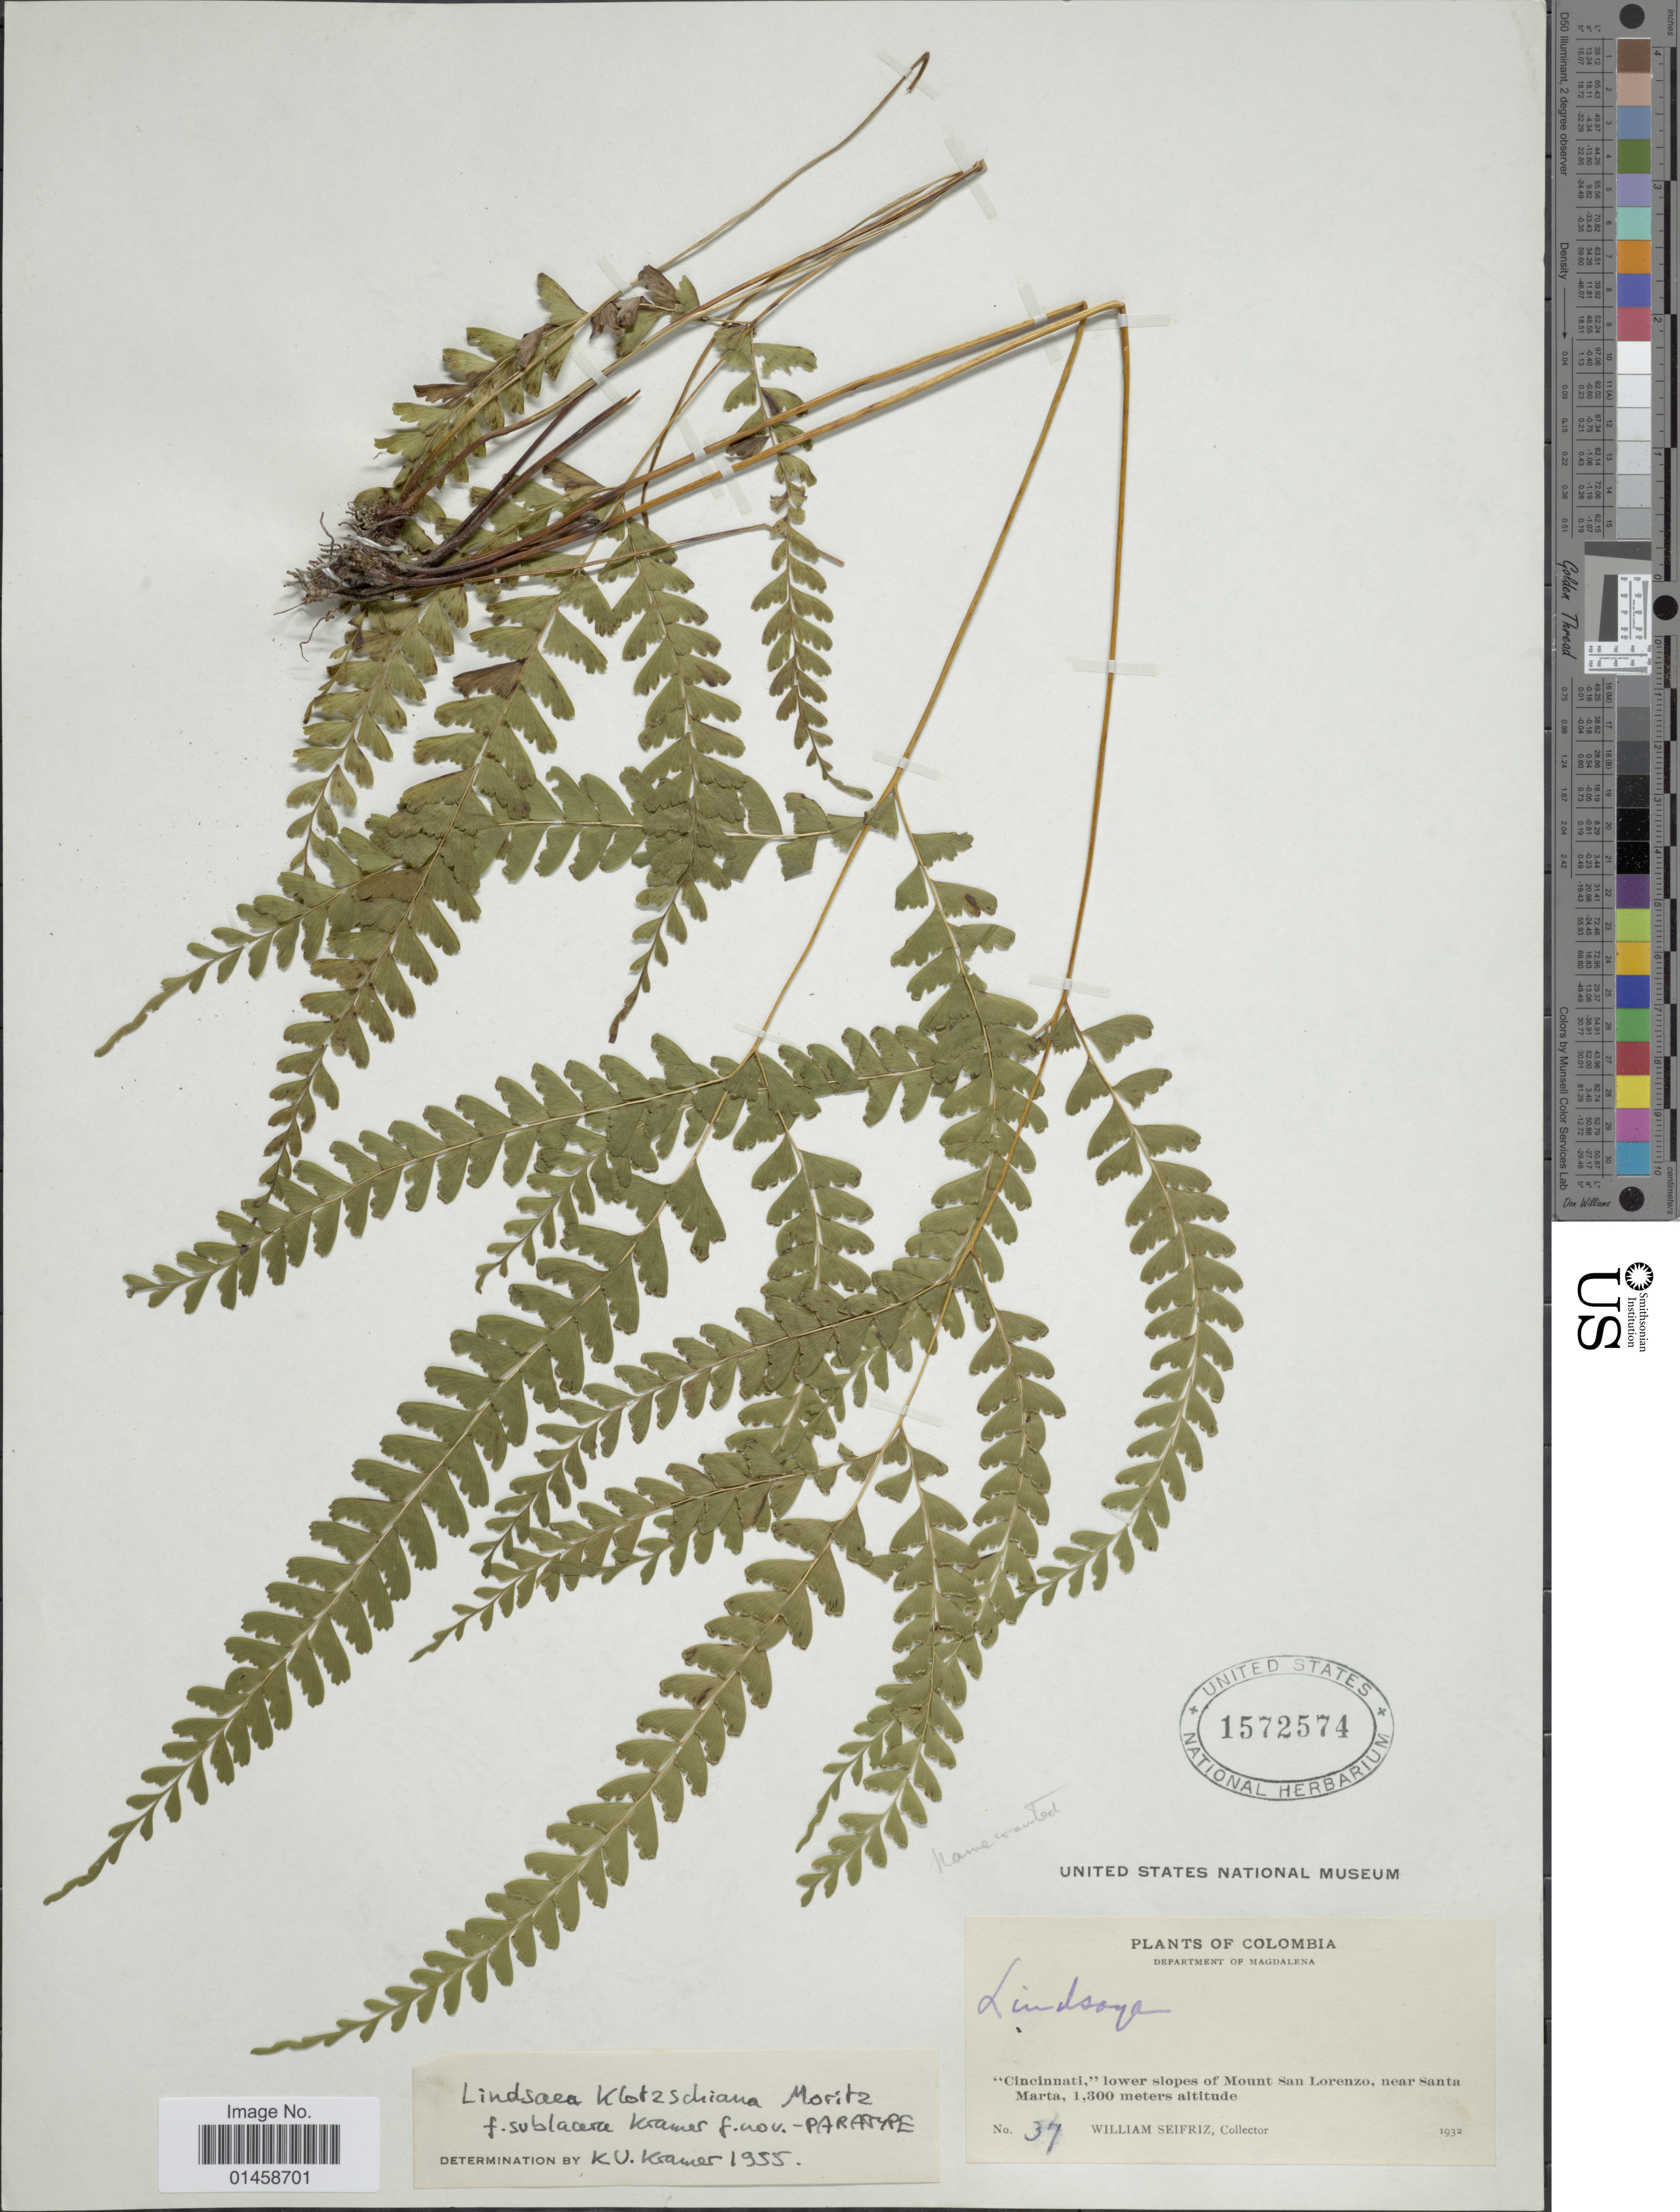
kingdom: Plantae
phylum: Tracheophyta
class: Polypodiopsida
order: Polypodiales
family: Lindsaeaceae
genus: Lindsaea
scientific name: Lindsaea klotzchiana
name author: Moritz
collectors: W. Seifriz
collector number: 34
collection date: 1932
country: Colombia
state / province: Magdalena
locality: Cincinnati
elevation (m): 1300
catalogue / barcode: US 1572574